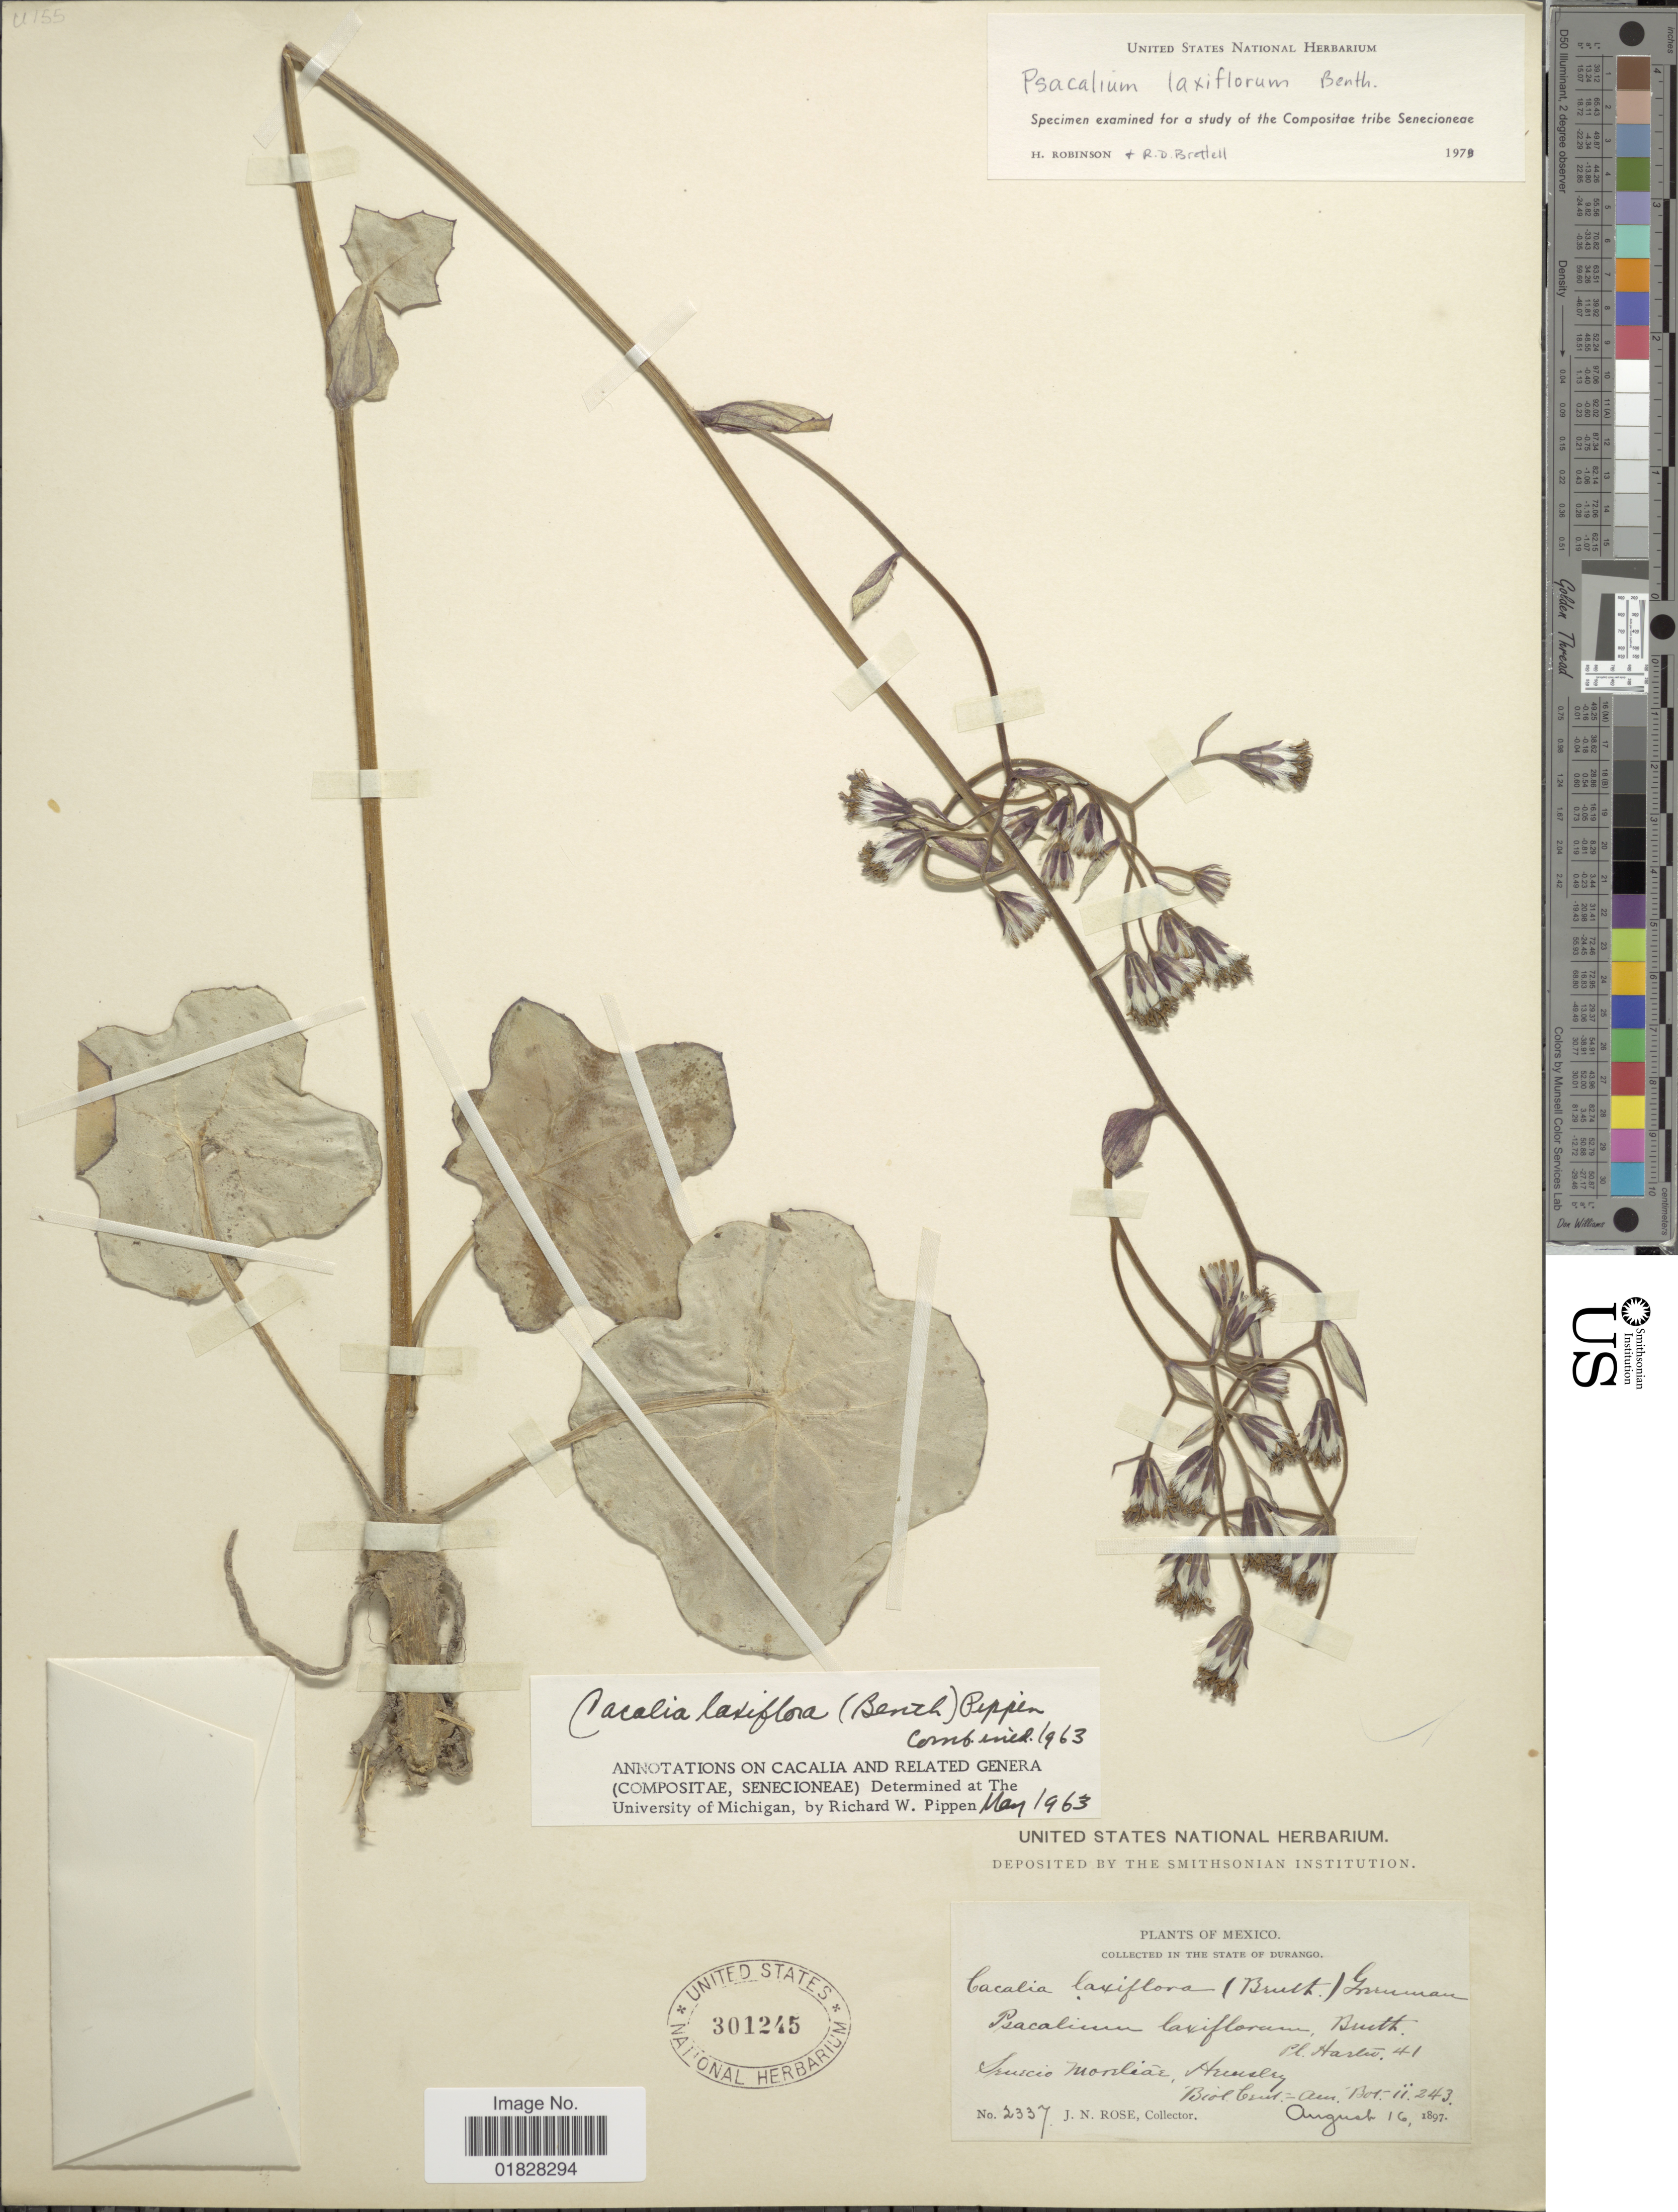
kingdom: Plantae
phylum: Tracheophyta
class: Magnoliopsida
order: Asterales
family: Asteraceae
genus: Psacalium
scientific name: Psacalium laxiflorum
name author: Benth.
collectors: J. N. Rose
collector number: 2337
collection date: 1897-08-16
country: Mexico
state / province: Durango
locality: In the state of Durango.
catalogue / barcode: US 301245